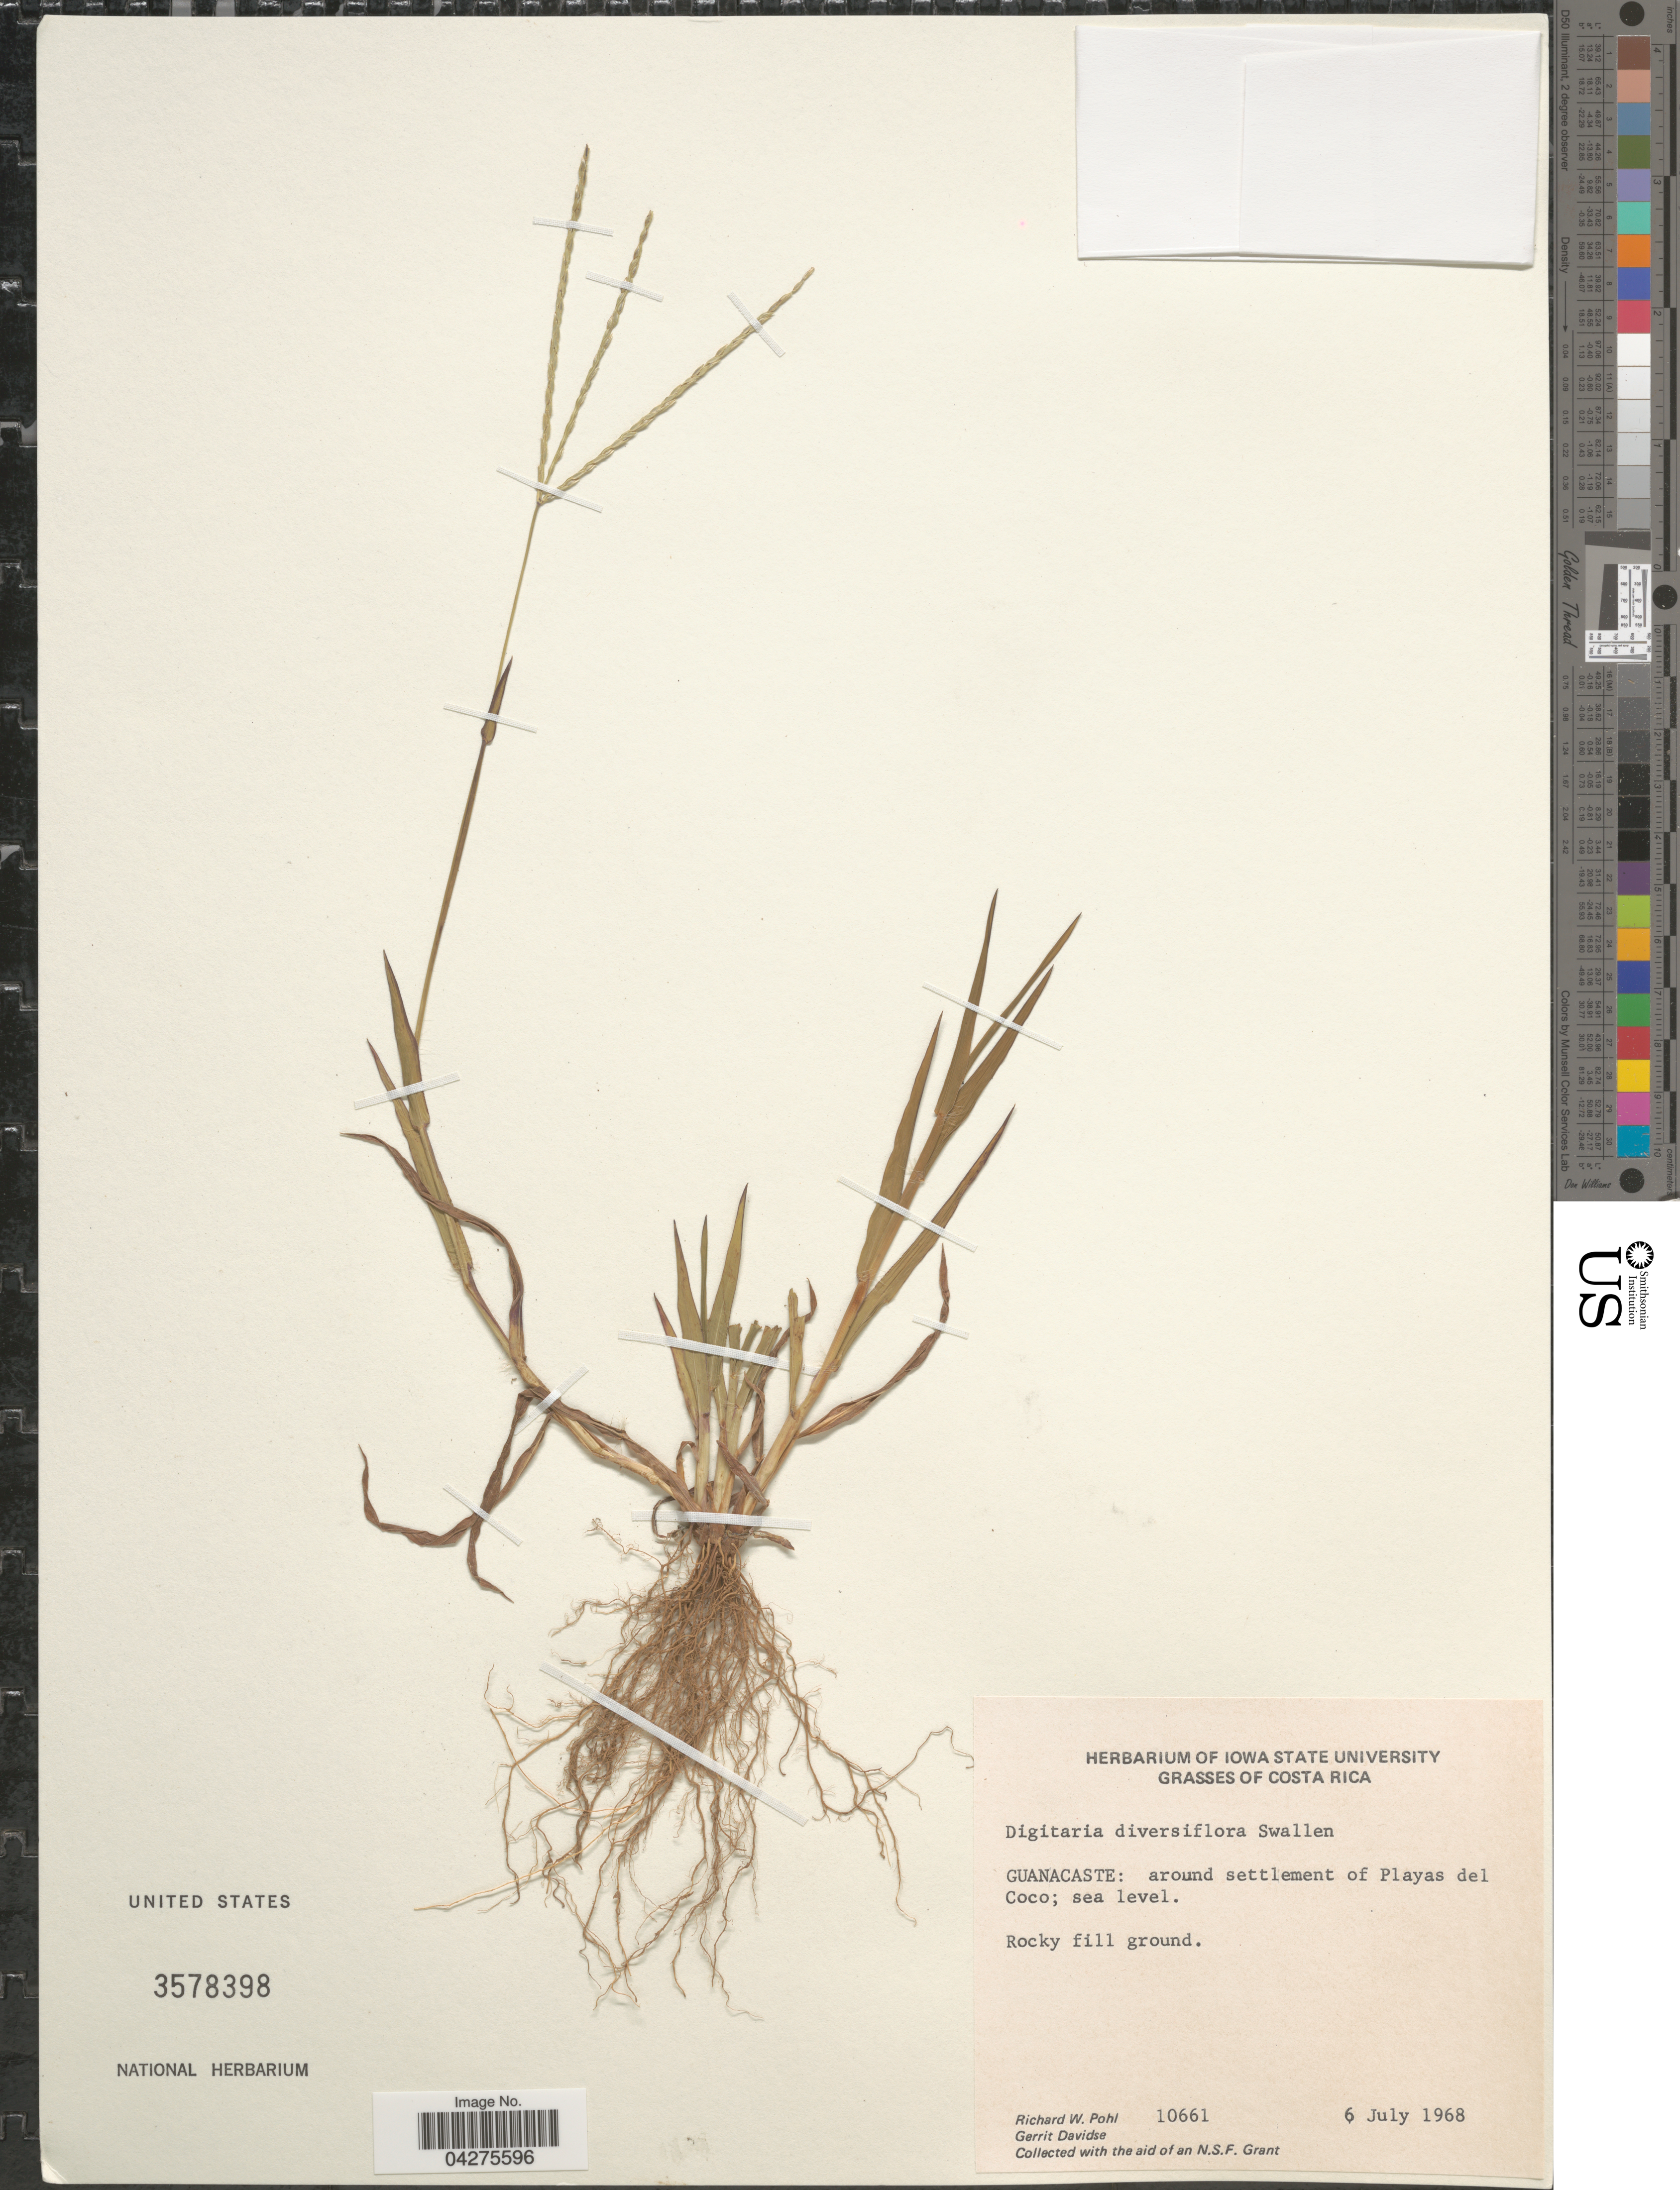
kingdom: Plantae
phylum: Tracheophyta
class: Liliopsida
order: Poales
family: Poaceae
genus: Digitaria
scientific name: Digitaria bicornis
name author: (Lam.) Roem. & Schult.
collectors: R. W. Pohl & G. Davidse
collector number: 10661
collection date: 1968-07-06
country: Costa Rica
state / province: Guanacaste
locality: Around settlement of Playas del Coco.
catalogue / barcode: US 3578398